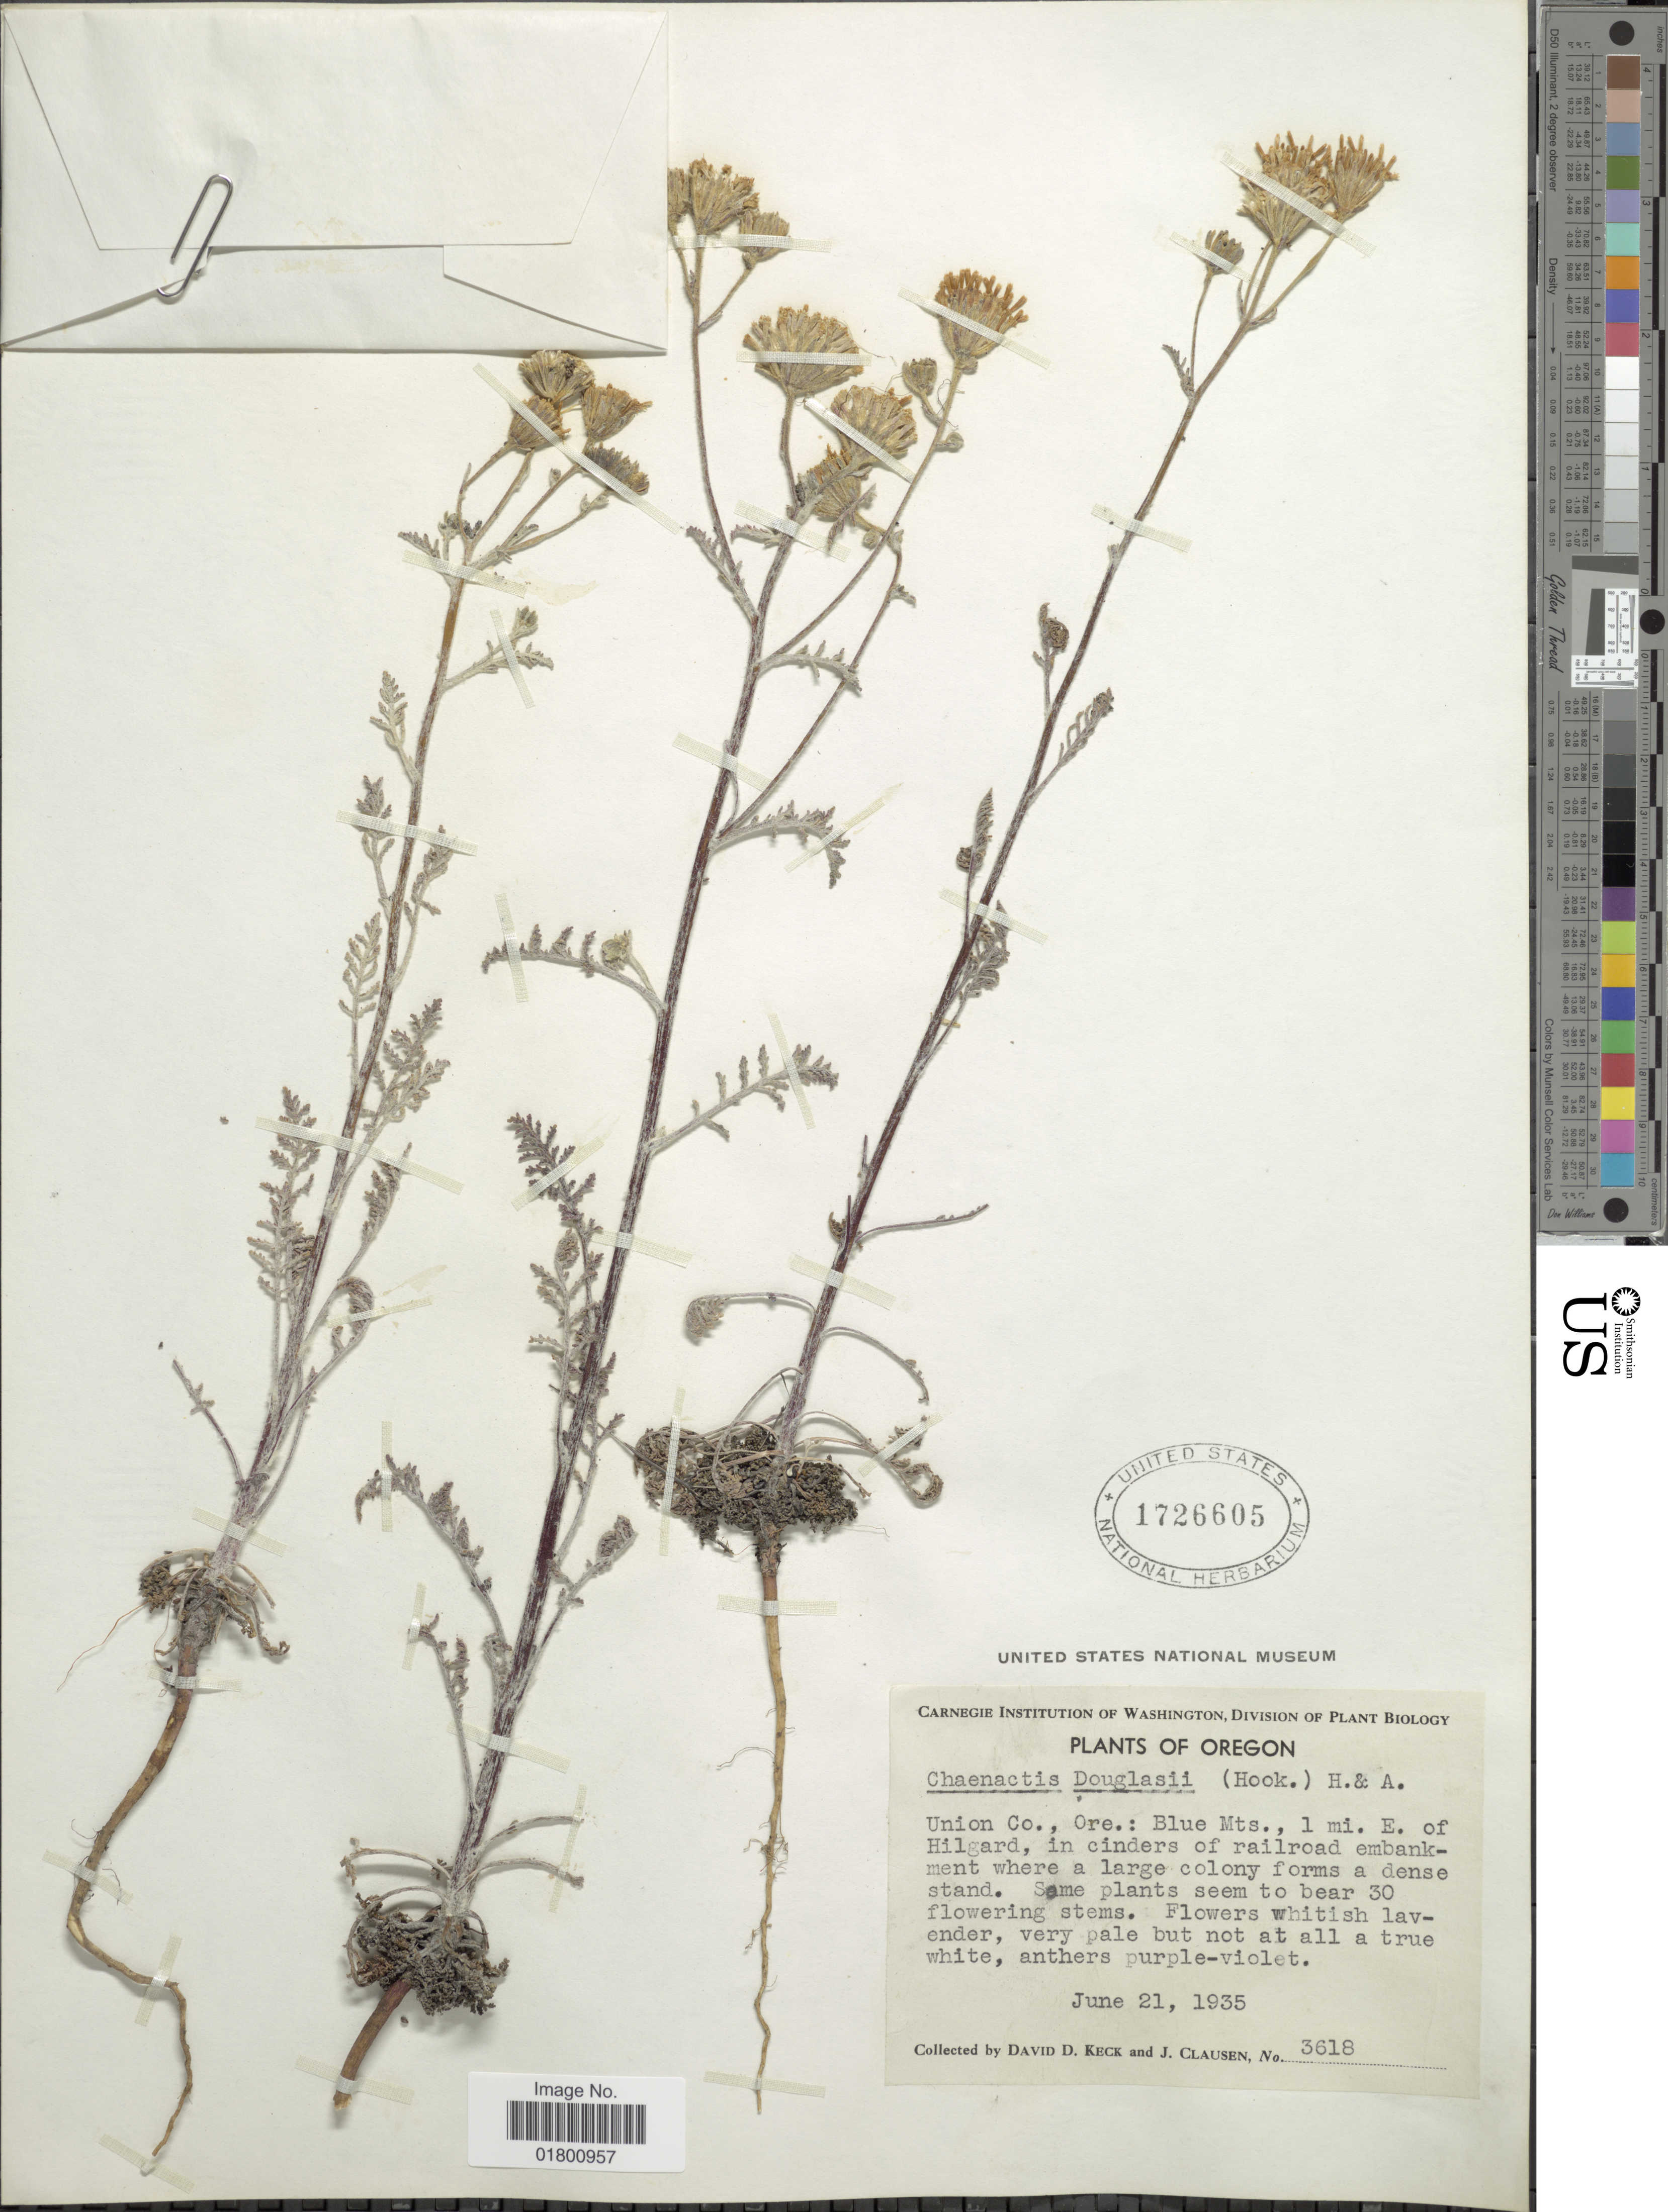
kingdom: Plantae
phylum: Tracheophyta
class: Magnoliopsida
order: Asterales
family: Asteraceae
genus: Chaenactis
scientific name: Chaenactis douglasii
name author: Hook. & Arn.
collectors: D. D. Keck & J. Clausen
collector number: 3618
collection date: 1935-06-21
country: United States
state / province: Oregon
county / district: Union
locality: Union Co., Ore.: Blue Mts., 1 mi. E of Hilgard, in cinders of railroad embankment where a large colony forms a dense stand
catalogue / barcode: US 1726605